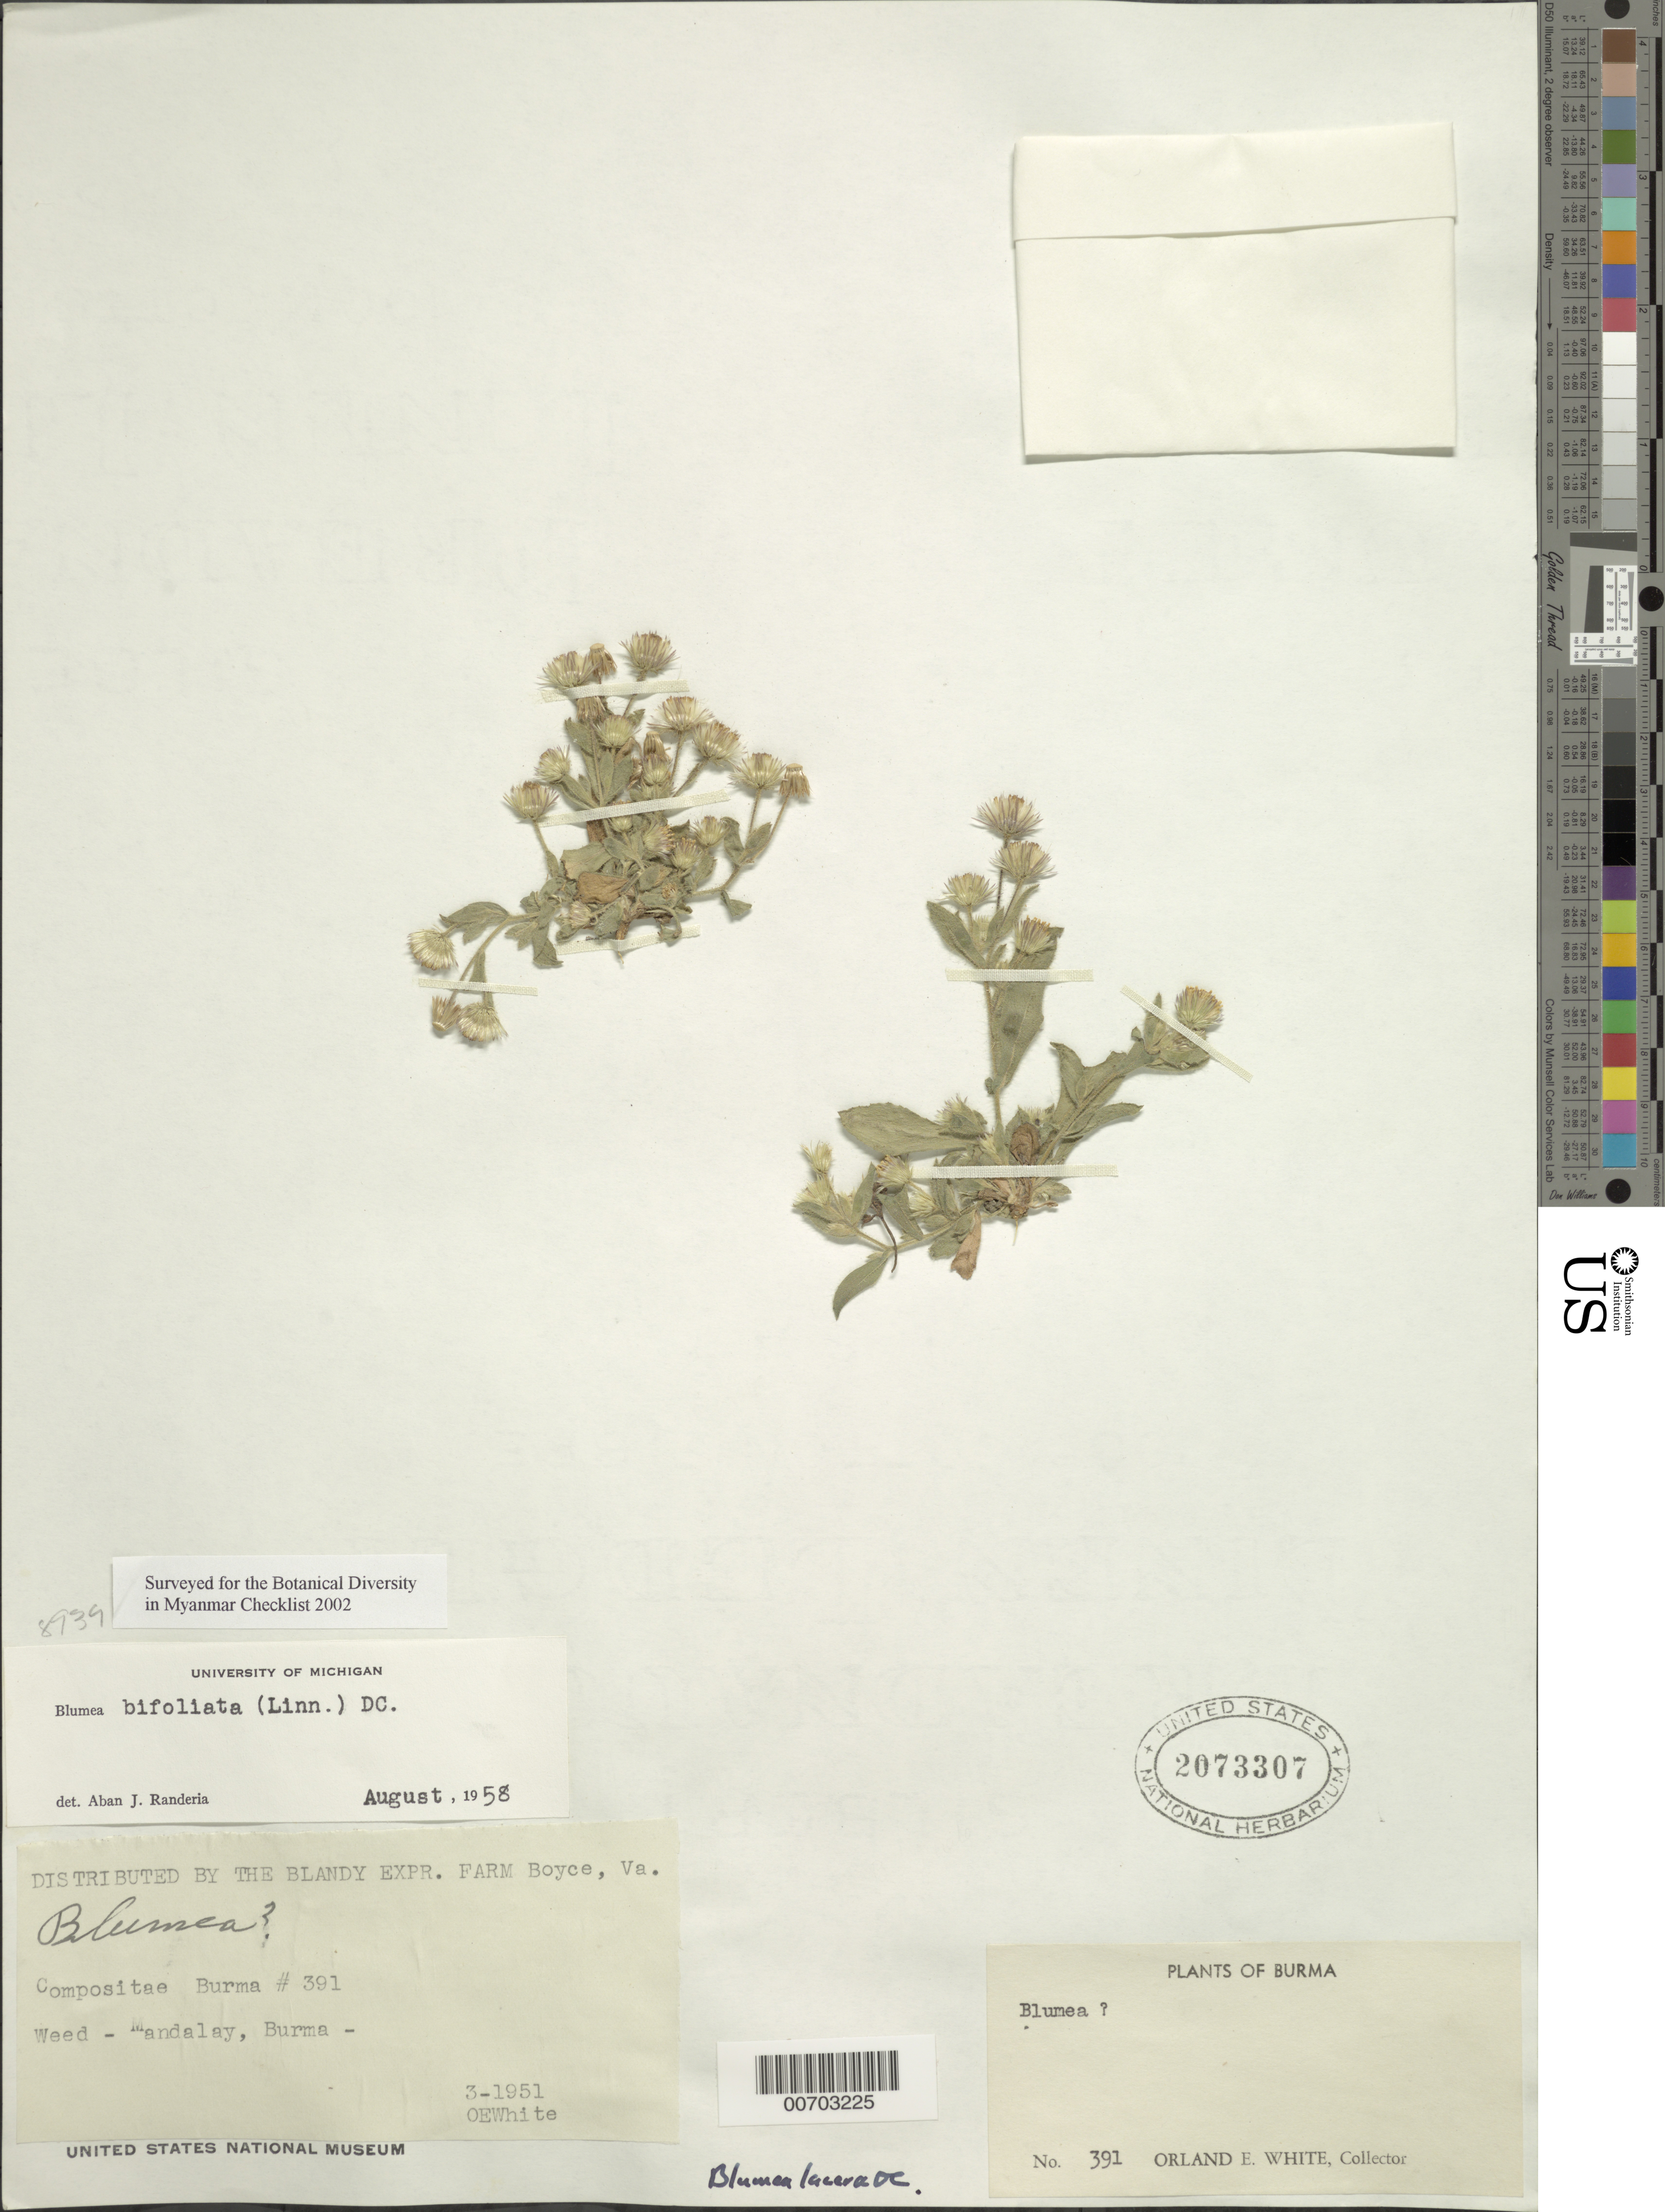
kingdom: Plantae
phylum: Tracheophyta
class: Magnoliopsida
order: Asterales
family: Asteraceae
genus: Blumea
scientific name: Blumea bifoliata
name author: (L.) DC.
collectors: O. E. White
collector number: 391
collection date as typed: Mar 1951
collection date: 1951-03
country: Myanmar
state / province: Mandalay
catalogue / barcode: US 2073307